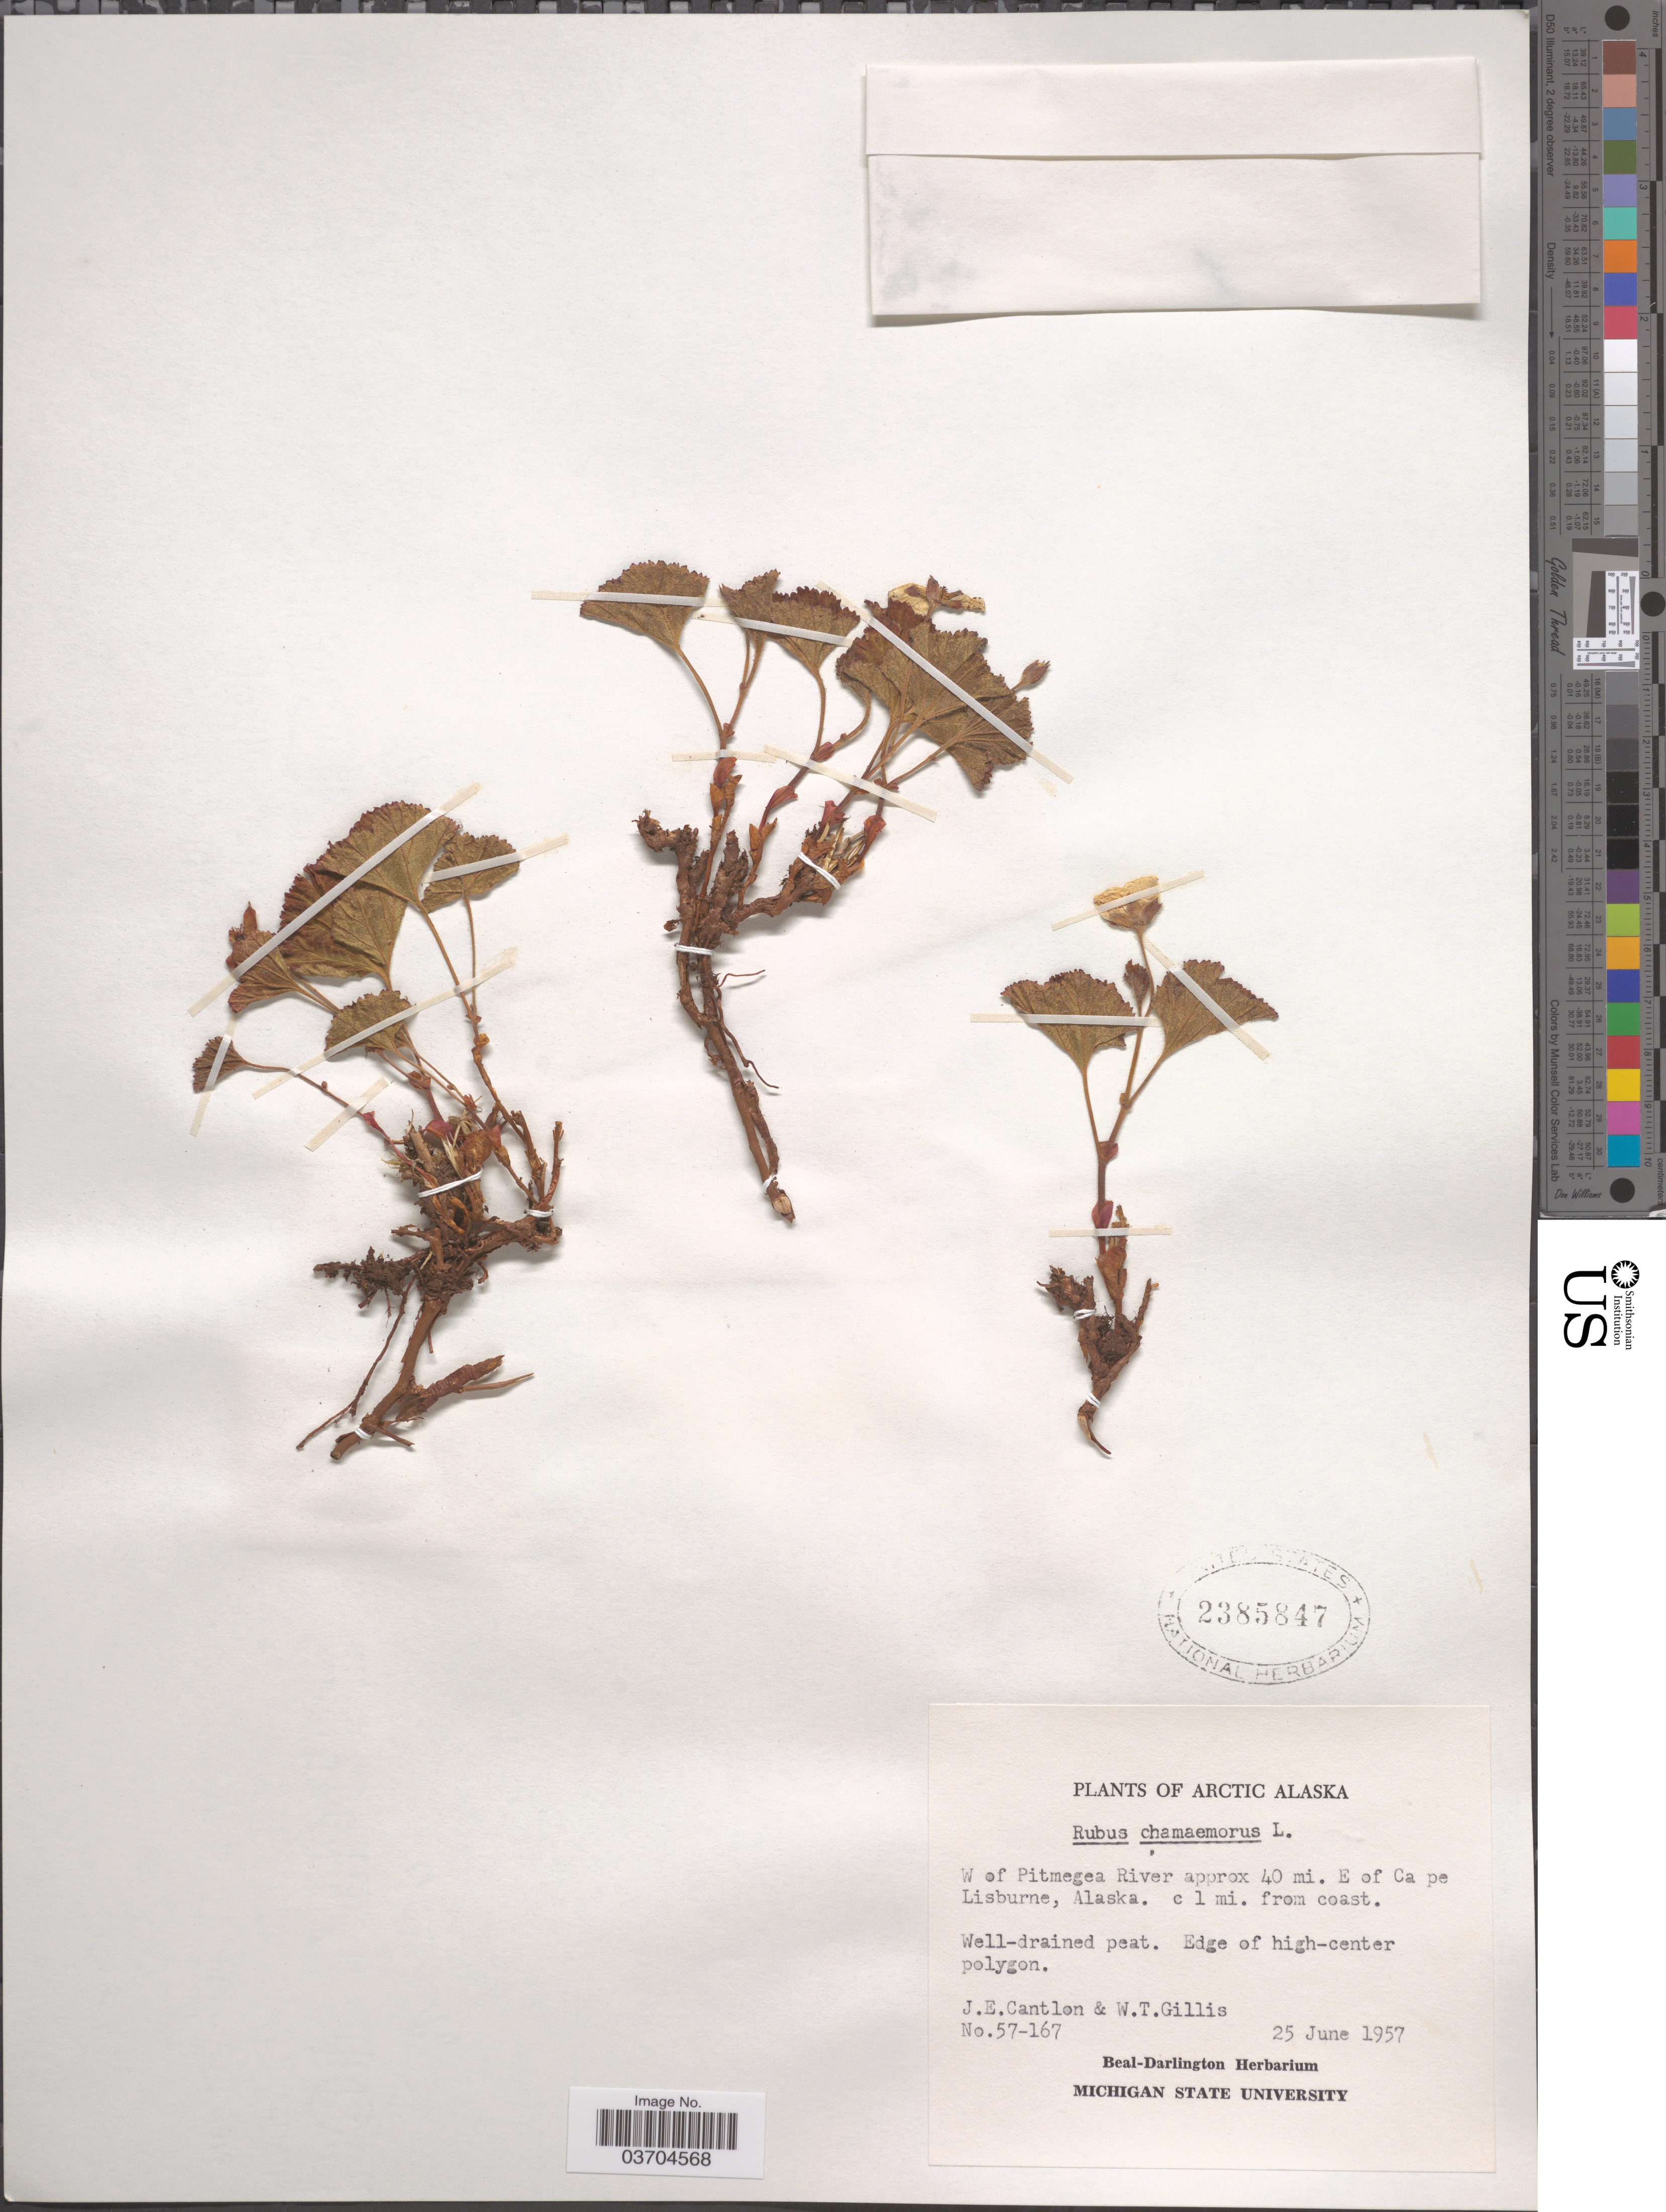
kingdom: Plantae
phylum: Tracheophyta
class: Magnoliopsida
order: Rosales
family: Rosaceae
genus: Rubus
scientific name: Rubus chamaemorus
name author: L.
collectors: J. Cantlon & W. T. Gillis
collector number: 57-167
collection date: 1957-06-25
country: United States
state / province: Alaska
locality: Arctic Alaska. Ridge W of Pitmegea River approx 40 mi. E of Ca pe Lisburne. c. 1 mi. from coast.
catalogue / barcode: US 2385847